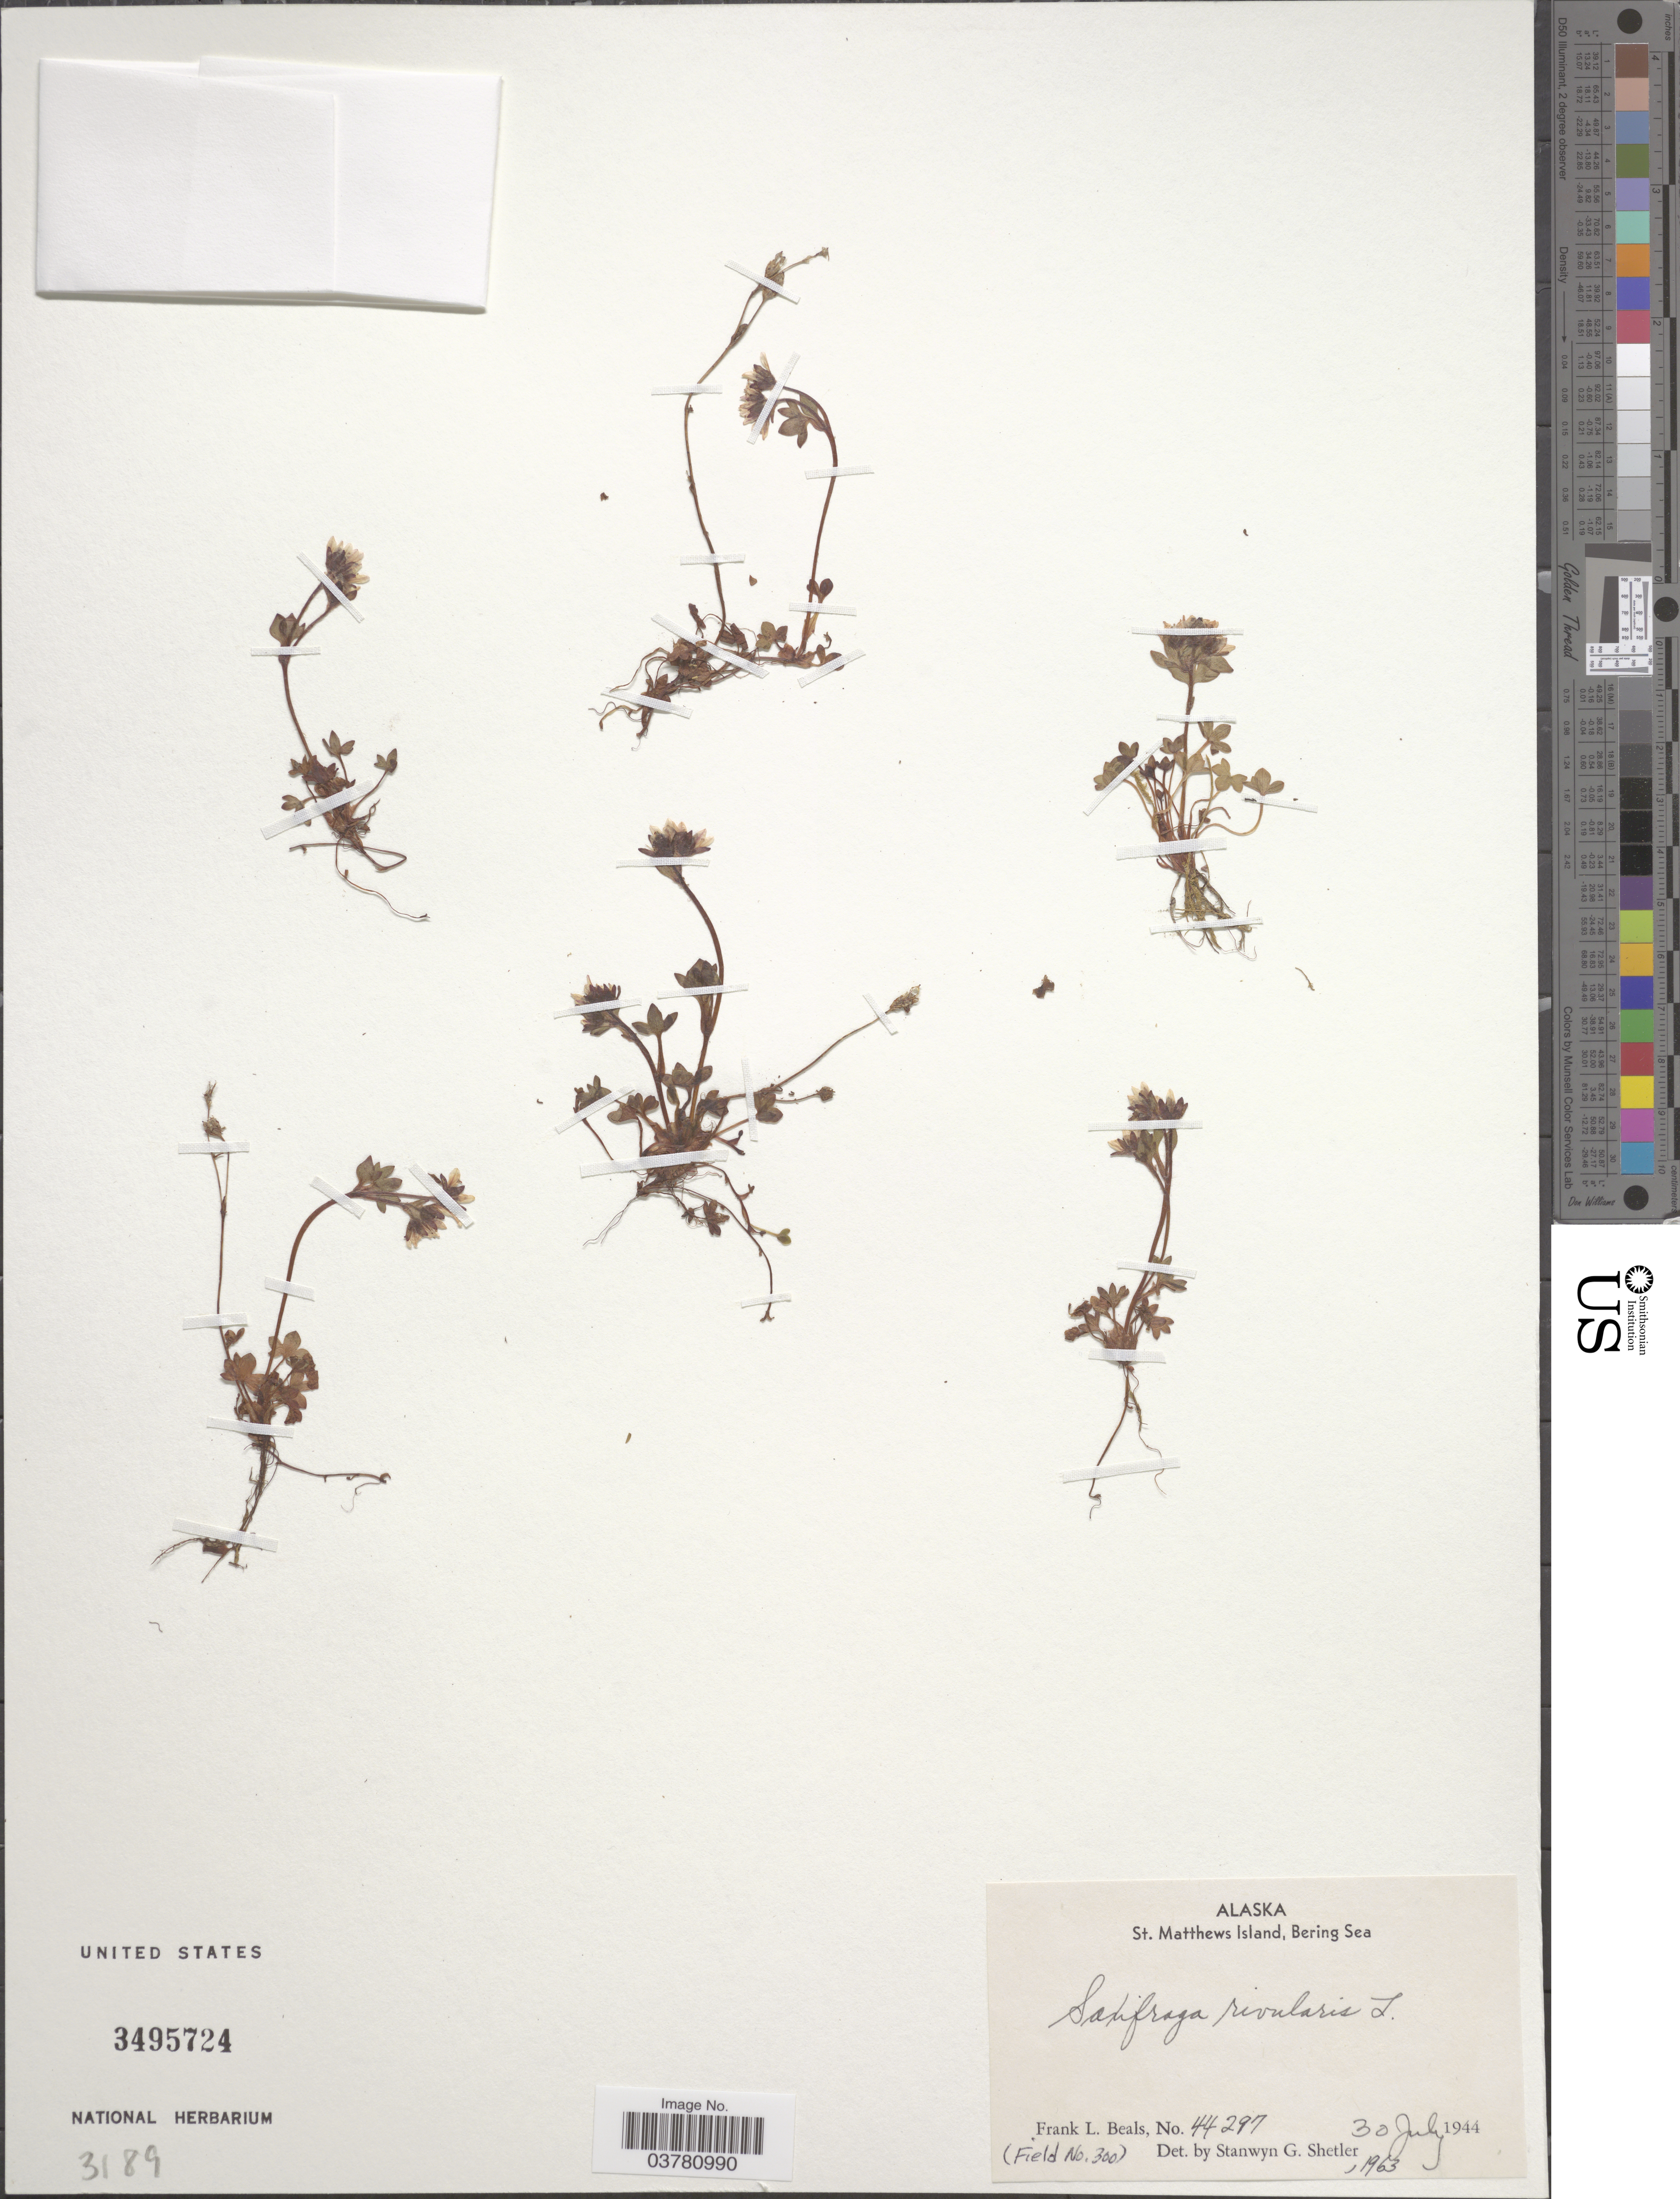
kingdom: Plantae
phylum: Tracheophyta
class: Magnoliopsida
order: Saxifragales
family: Saxifragaceae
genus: Saxifraga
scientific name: Saxifraga rivularis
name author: L.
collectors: F. Beals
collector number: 44297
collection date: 1944-07-30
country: United States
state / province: Alaska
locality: St. Matthews Island, Bering Sea.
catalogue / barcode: US 3495724